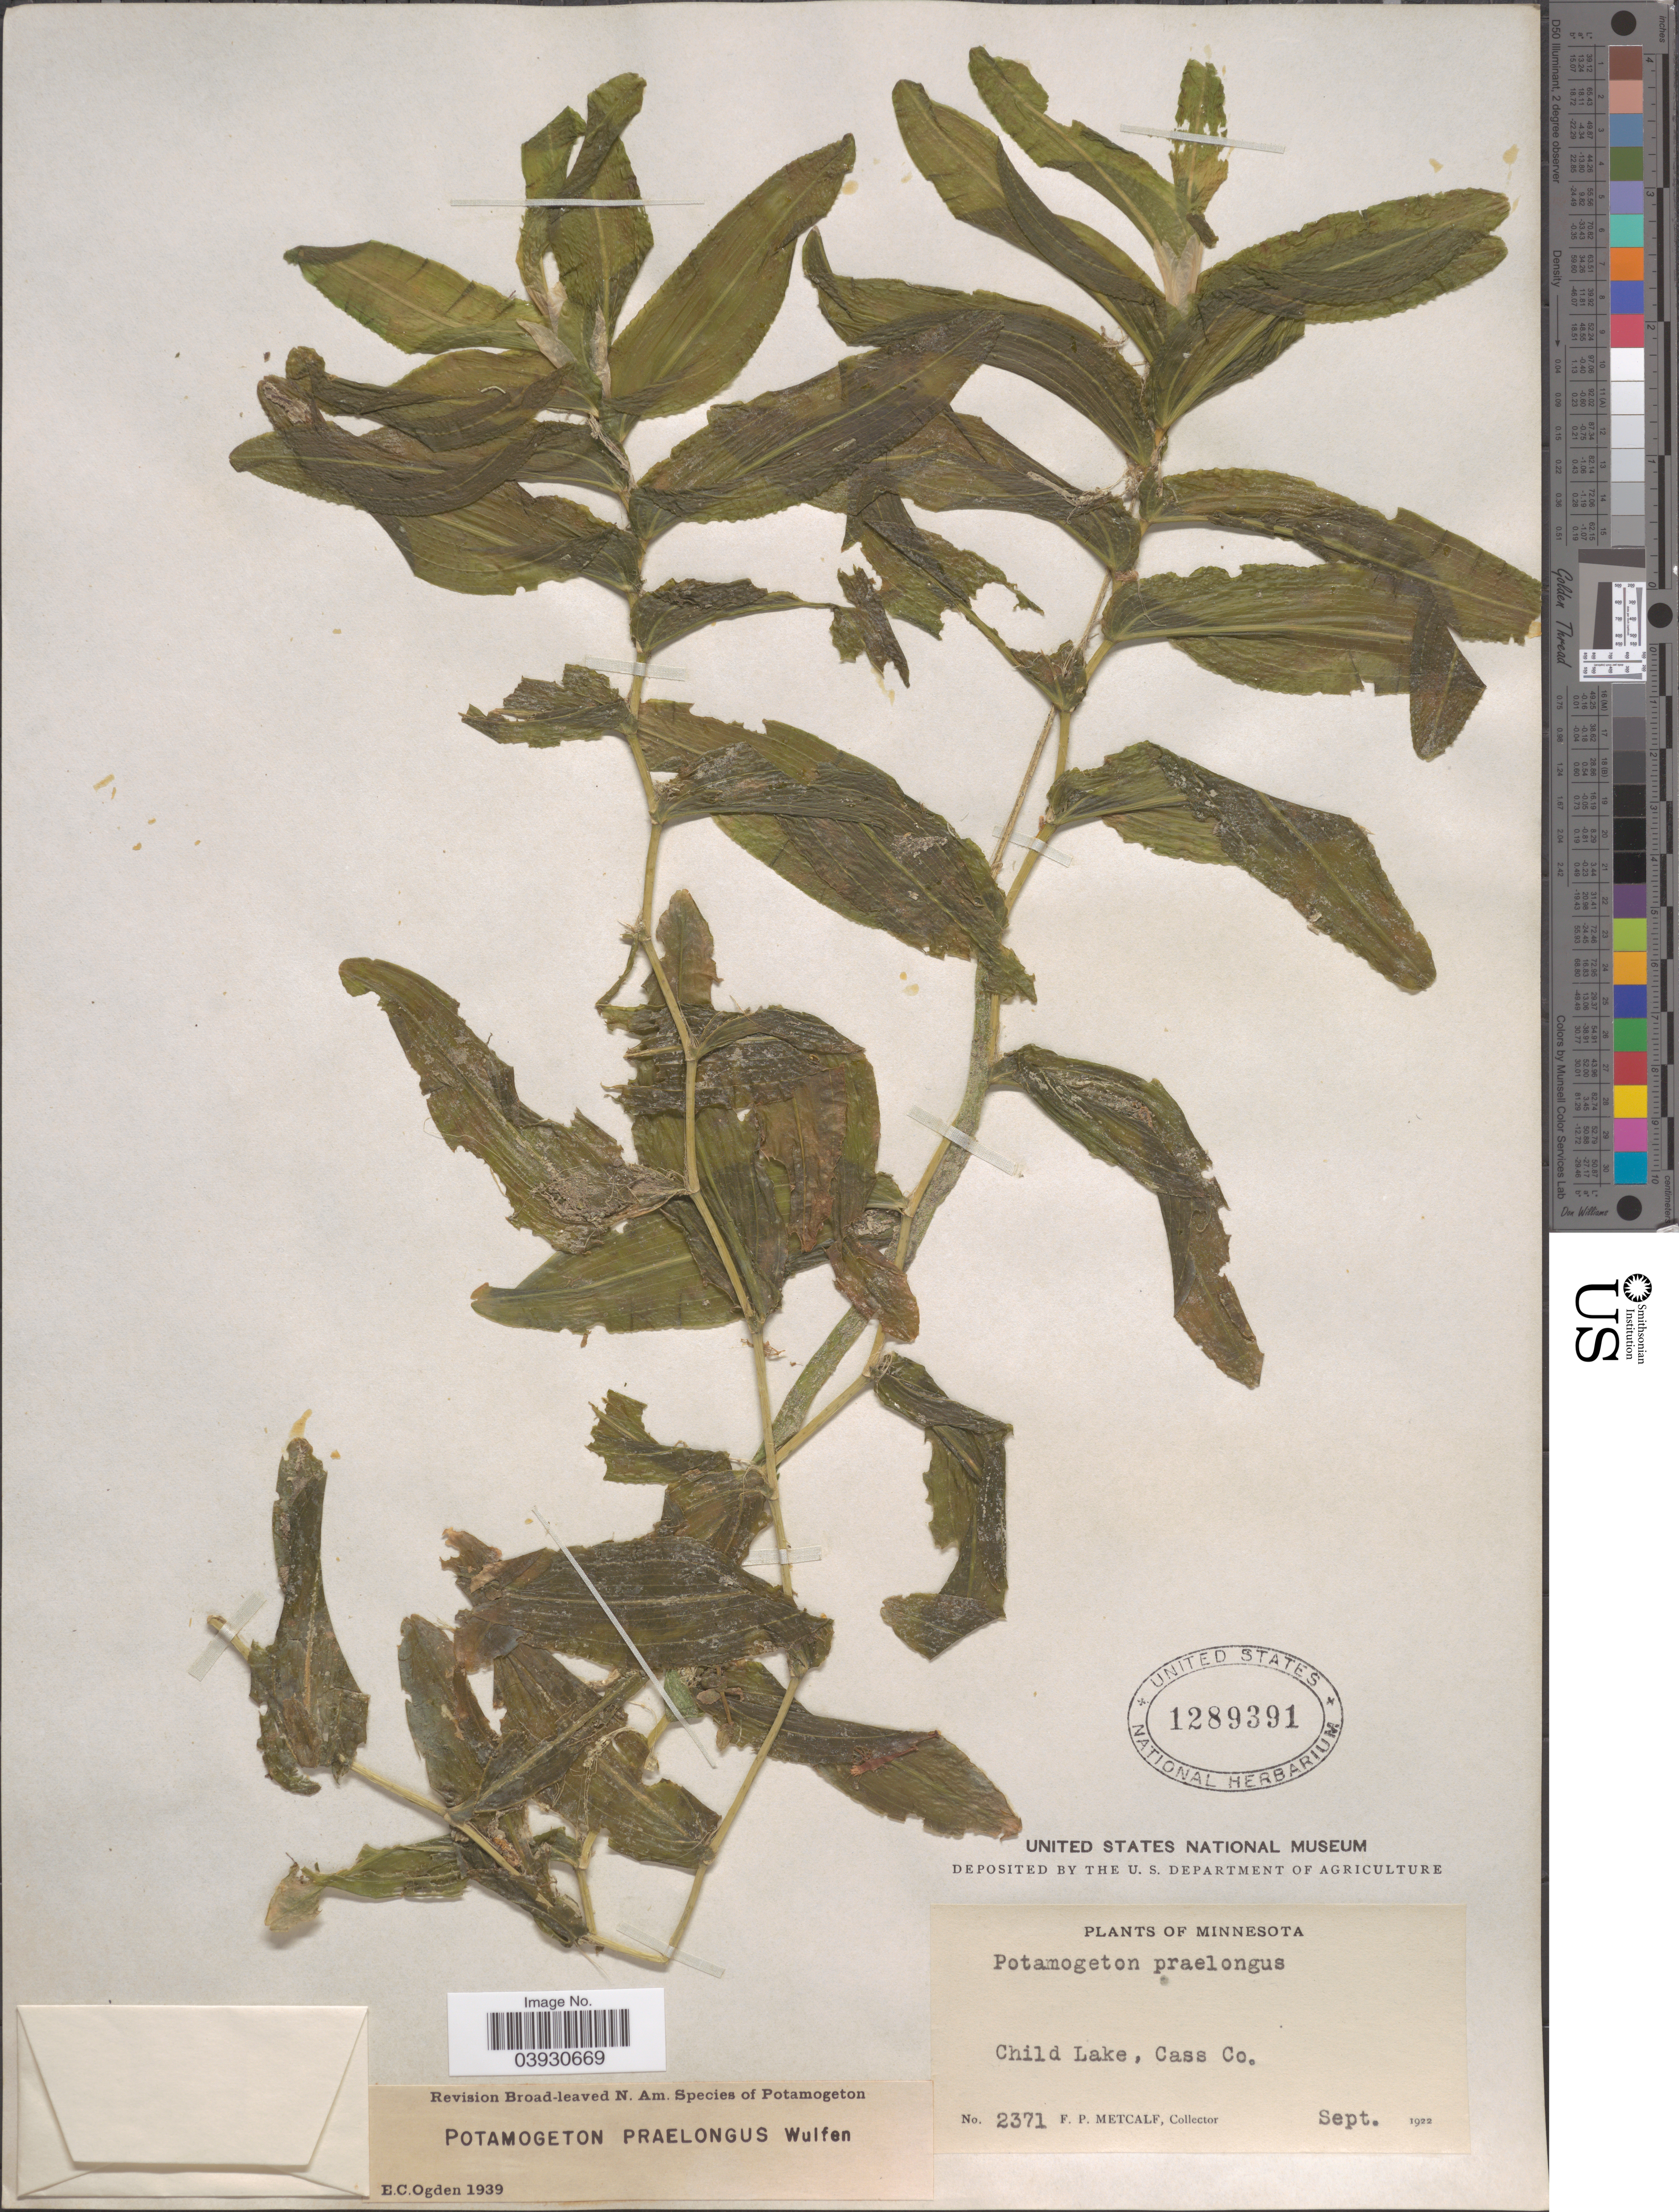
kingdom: Plantae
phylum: Tracheophyta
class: Liliopsida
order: Alismatales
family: Potamogetonaceae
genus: Potamogeton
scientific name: Potamogeton praelongus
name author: Wulfen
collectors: F. Metcalf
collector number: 2371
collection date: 1922-09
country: United States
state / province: Minnesota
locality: Child Lake, Cass Co.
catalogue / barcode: US 1289391